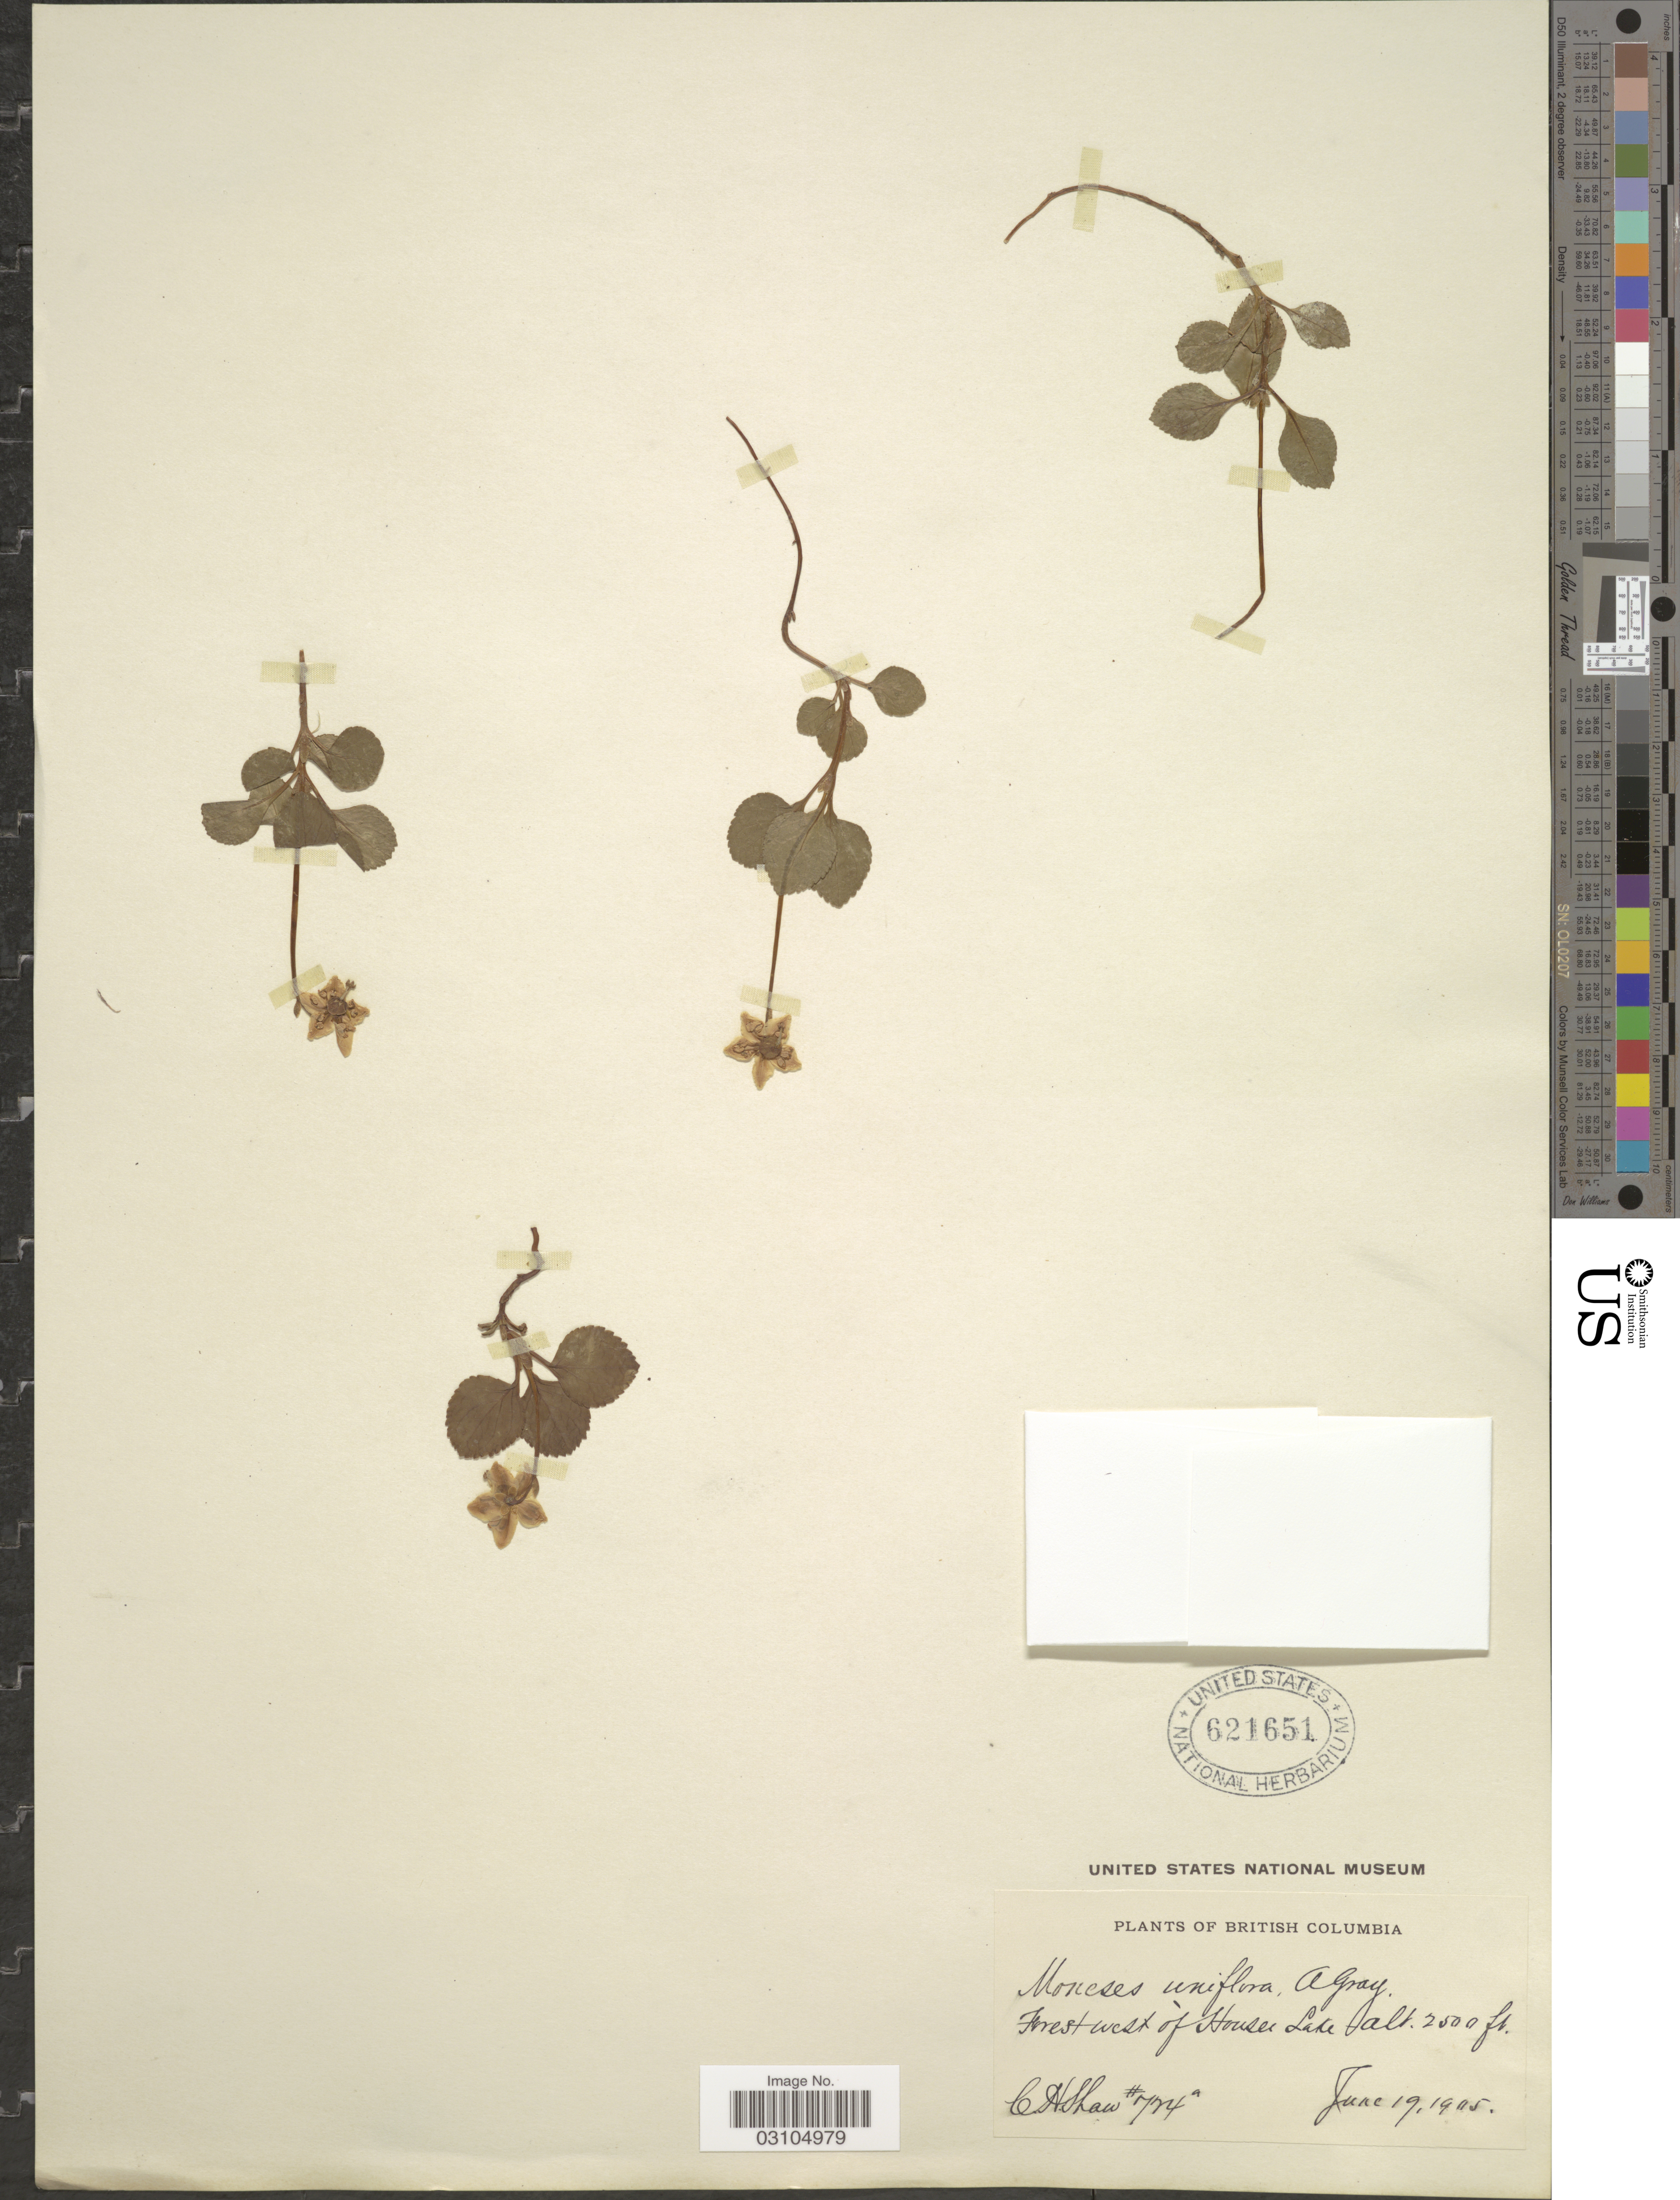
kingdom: Plantae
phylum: Tracheophyta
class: Magnoliopsida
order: Ericales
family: Ericaceae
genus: Moneses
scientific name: Moneses uniflora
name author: (L.) A. Gray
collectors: C. H. Shaw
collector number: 724a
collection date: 1905-06-19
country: Canada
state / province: British Columbia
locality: Forest west of House Lake.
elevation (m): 762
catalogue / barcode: US 621651